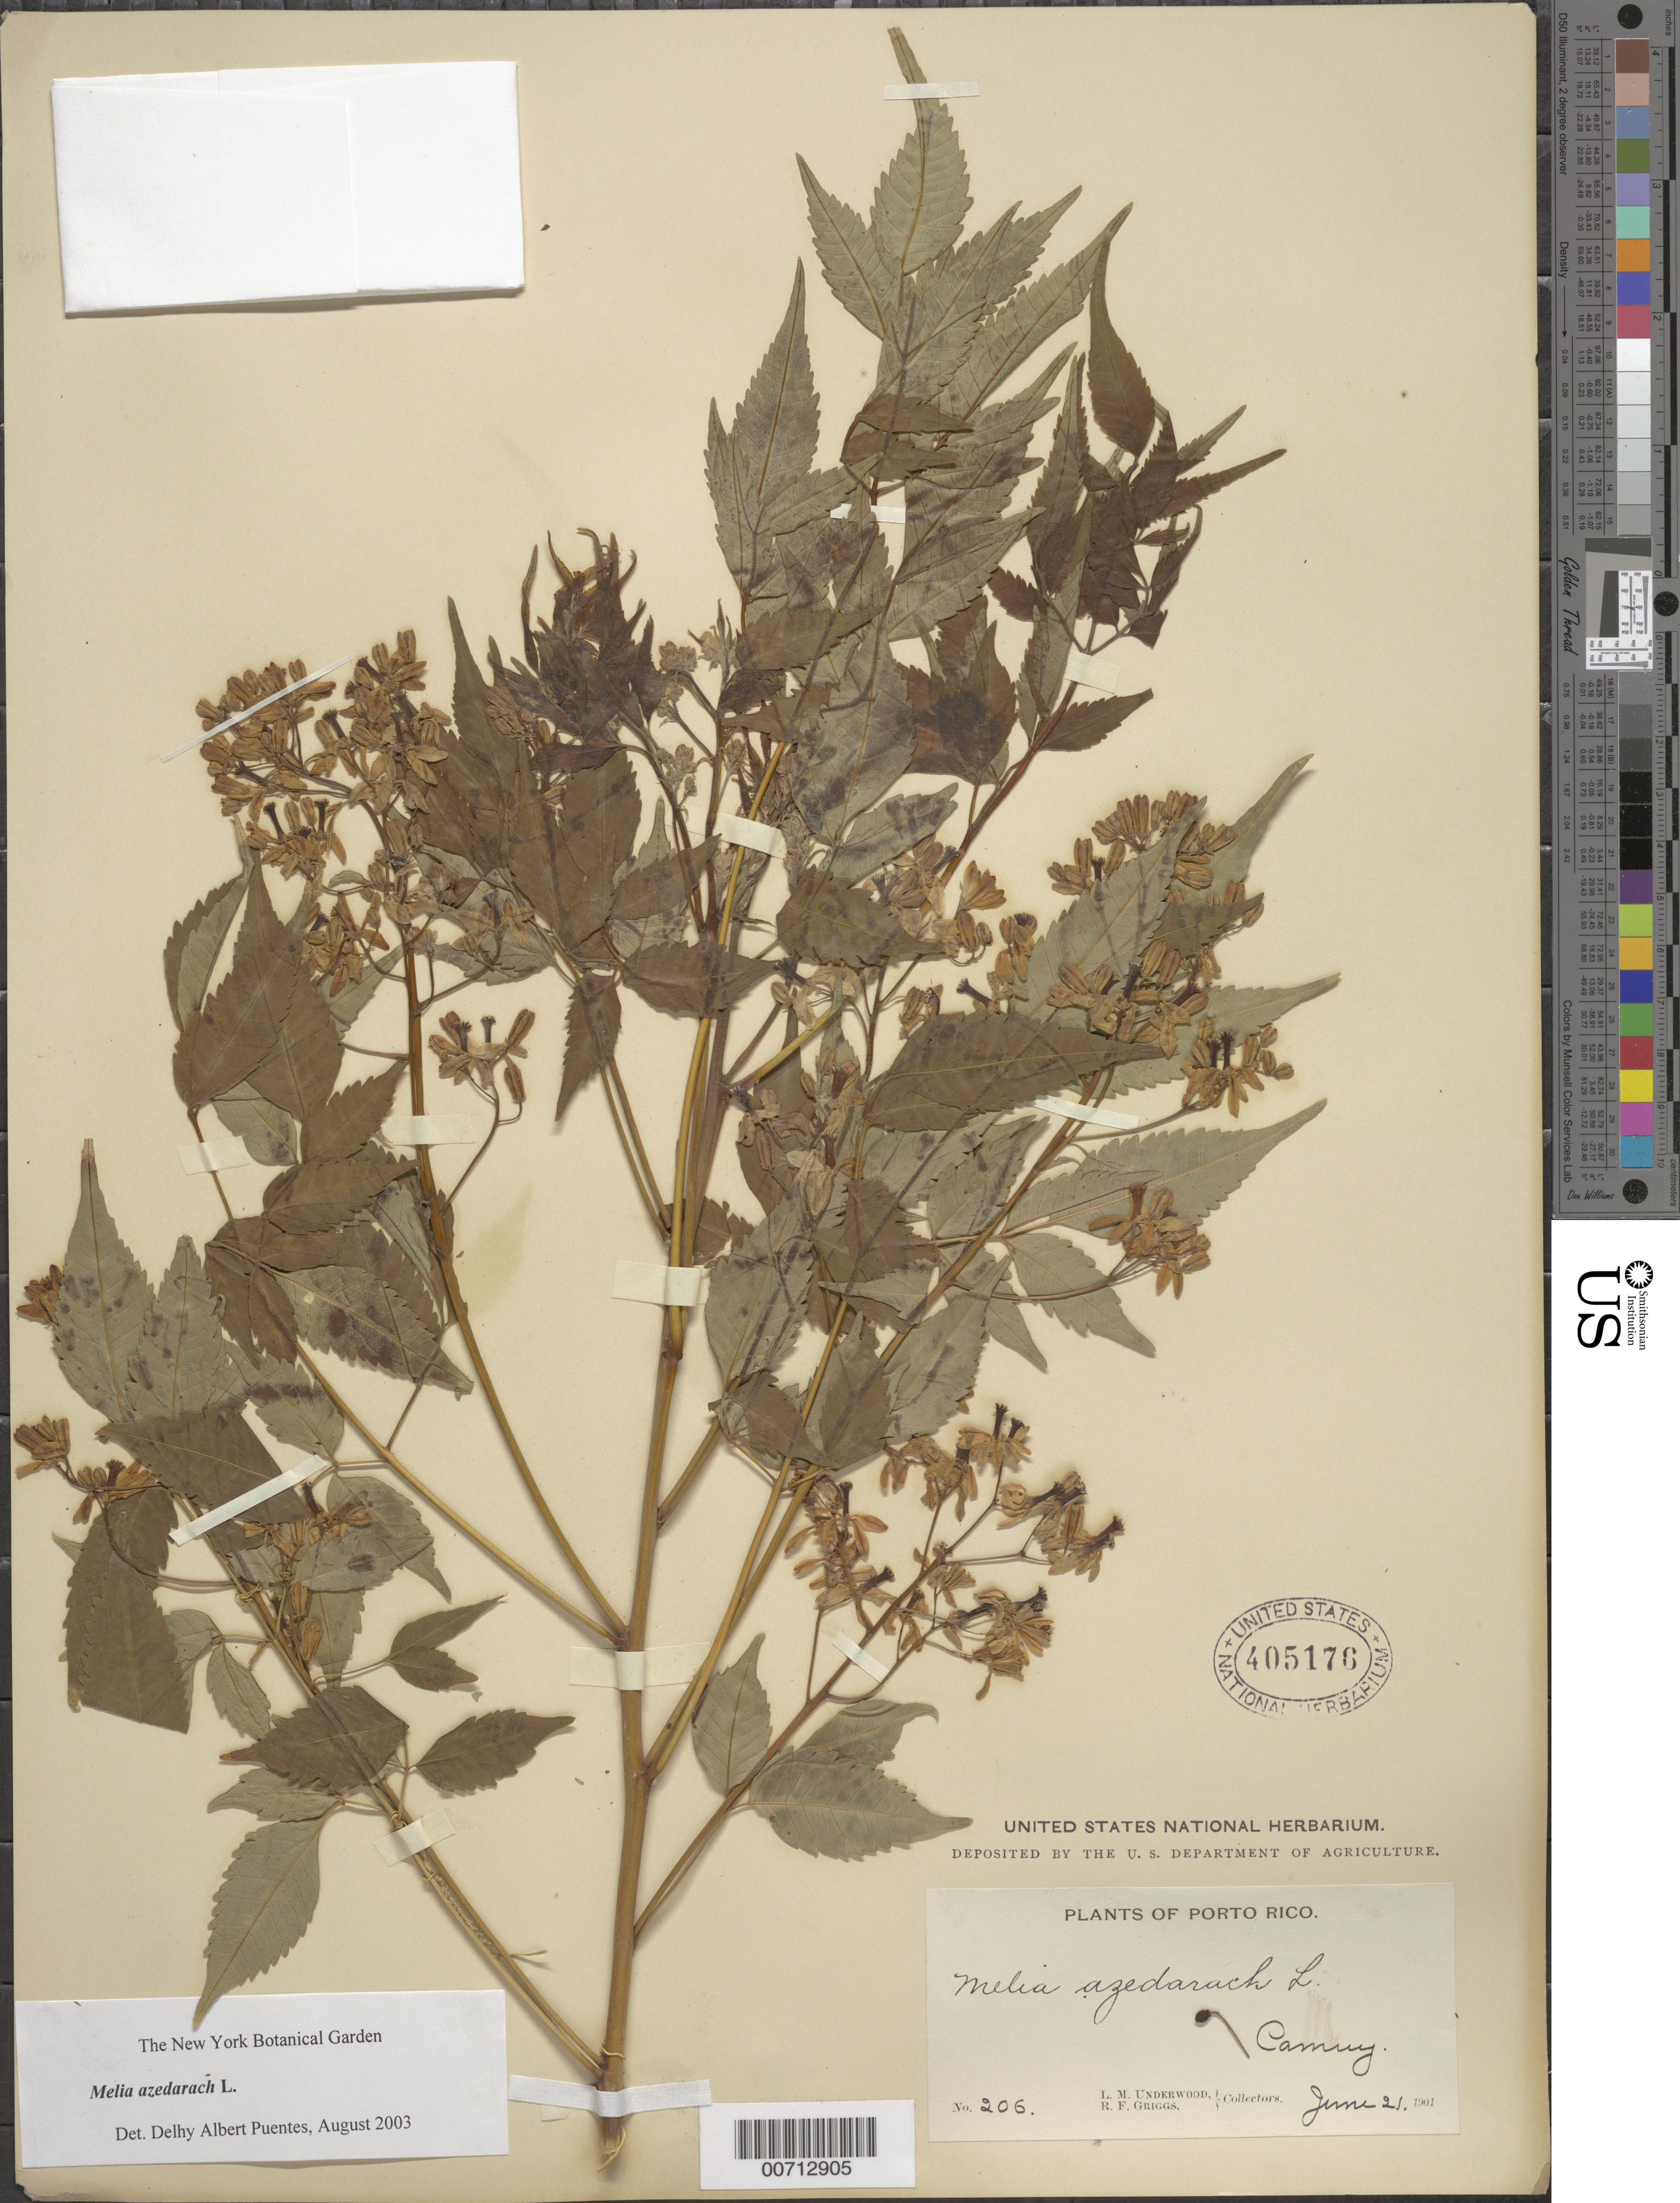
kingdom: Plantae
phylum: Tracheophyta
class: Magnoliopsida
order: Sapindales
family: Meliaceae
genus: Melia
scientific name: Melia azedarach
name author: L.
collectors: L. M. Underwood & R. F. Griggs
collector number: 206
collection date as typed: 21 Jun 1901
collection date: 1901-06-21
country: Puerto Rico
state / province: Camuy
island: Greater Antilles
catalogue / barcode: US 405176